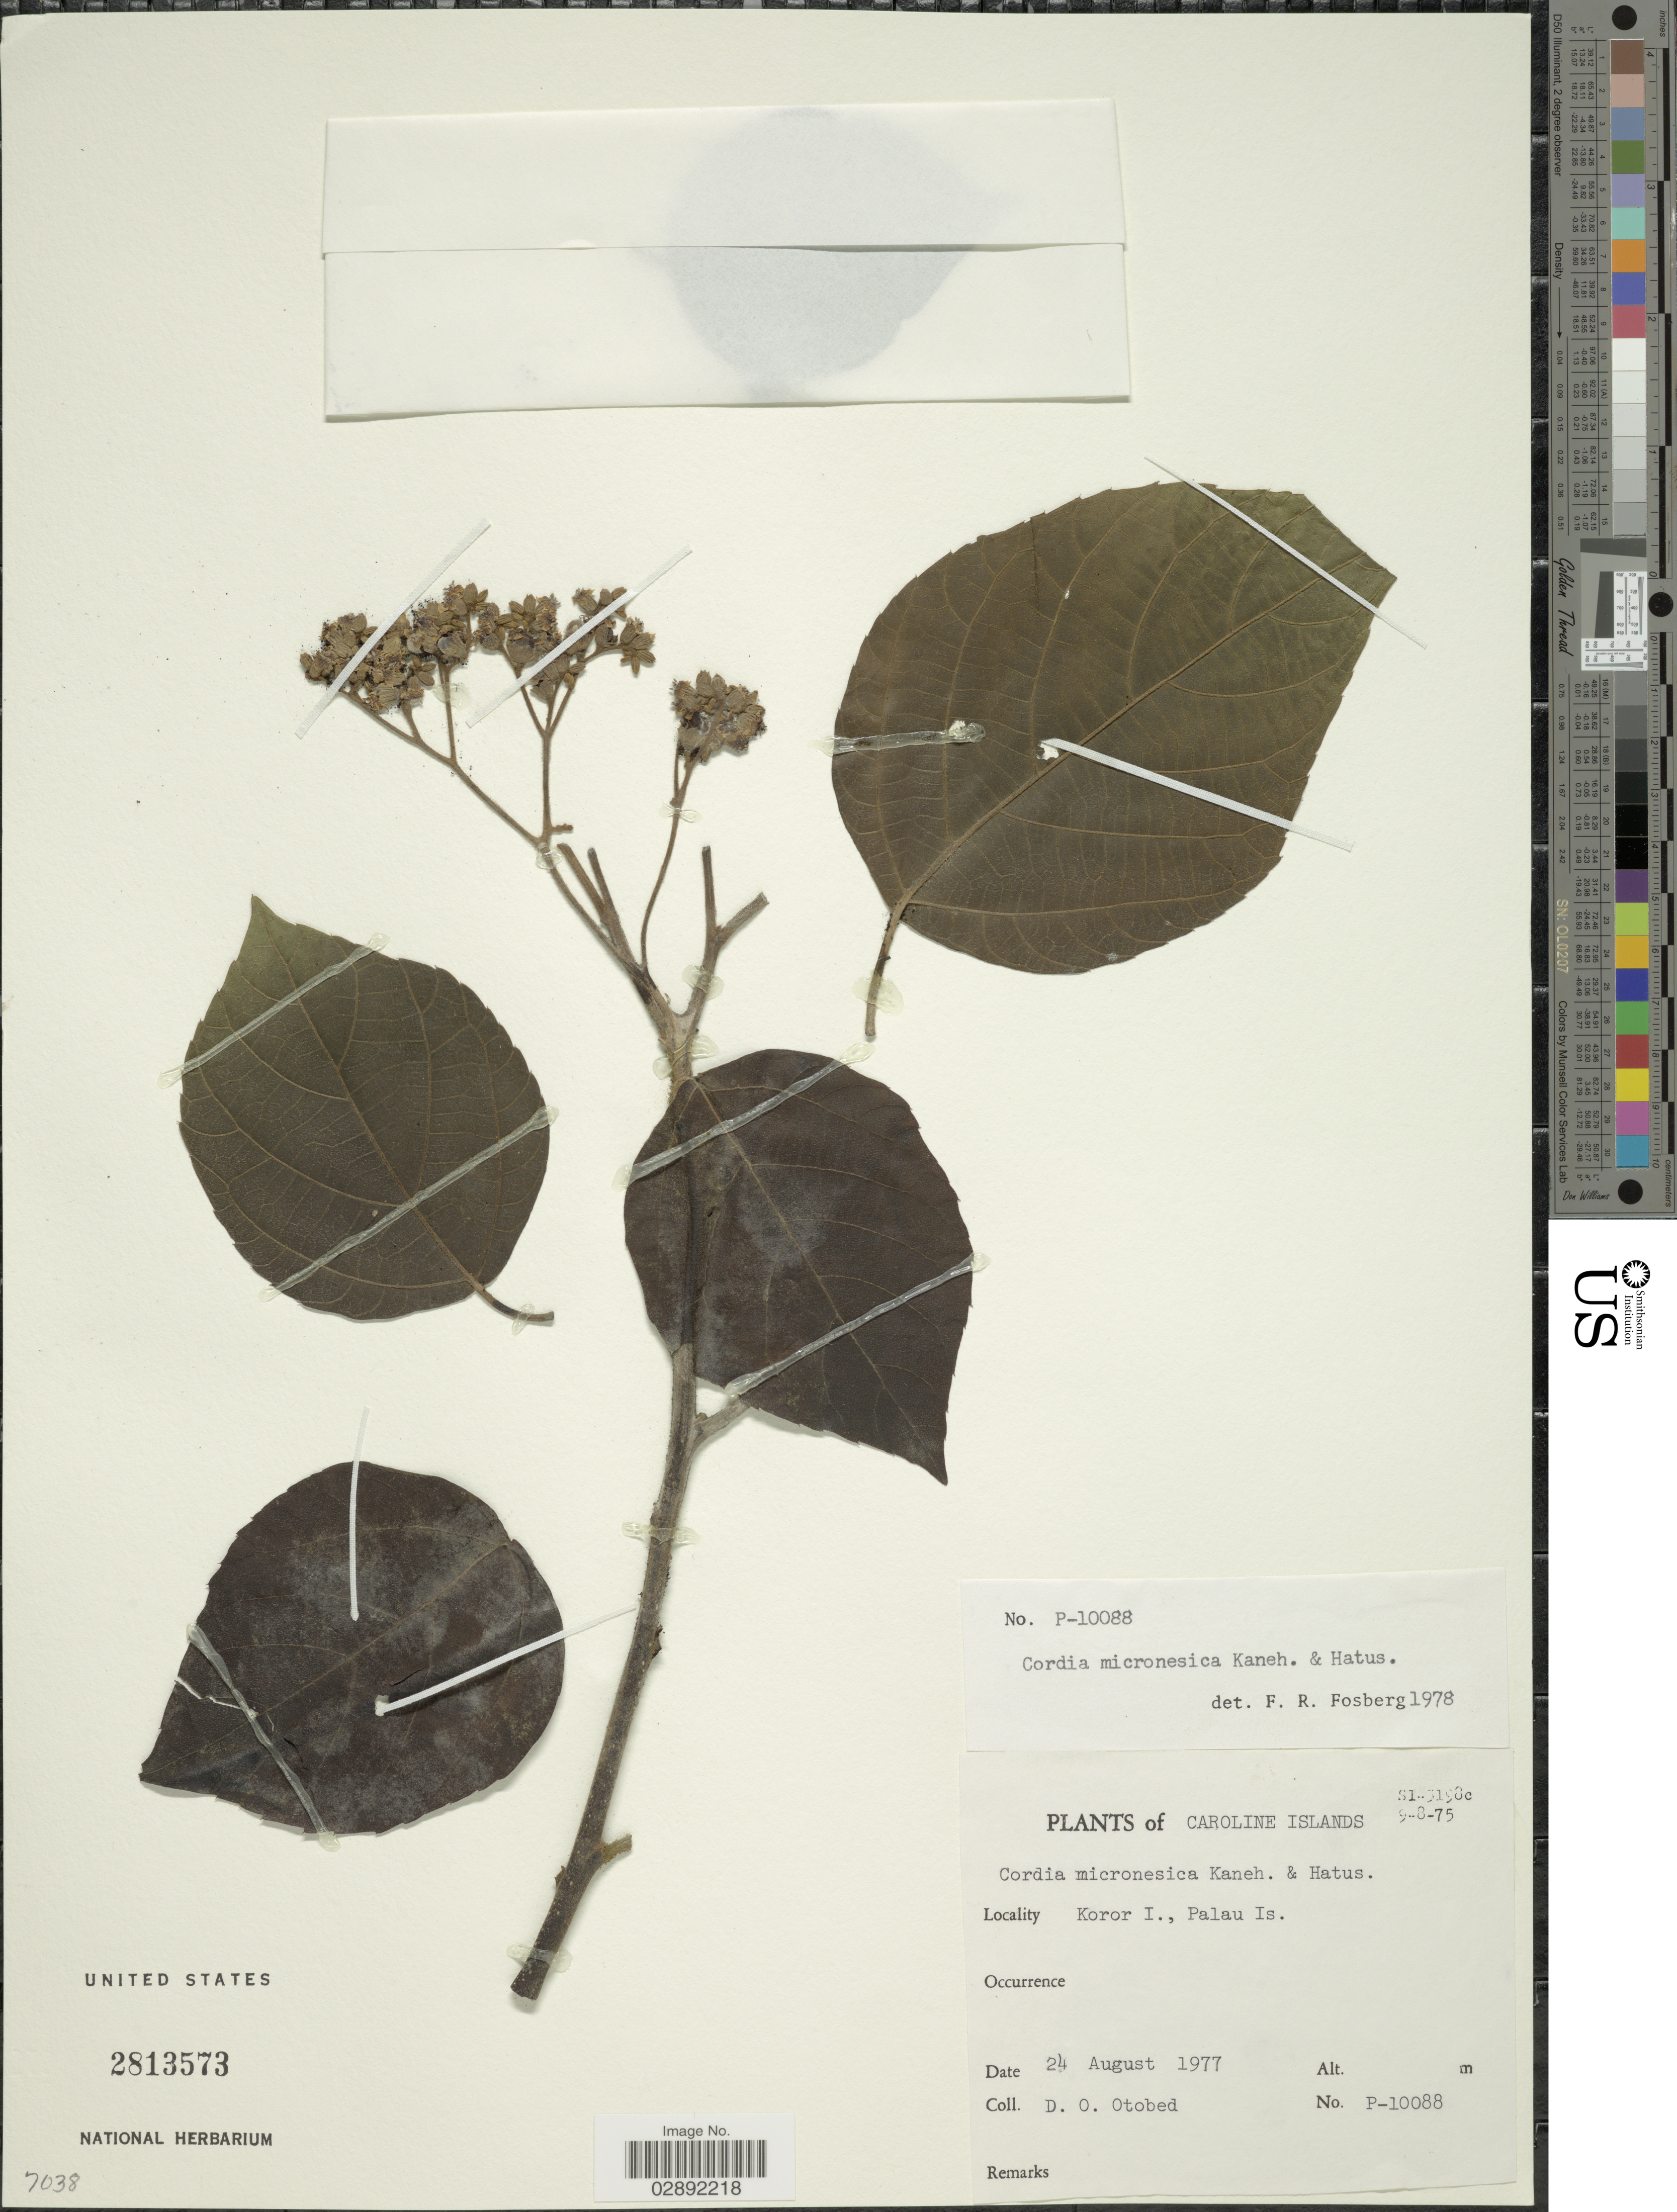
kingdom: Plantae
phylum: Tracheophyta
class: Magnoliopsida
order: Boraginales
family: Cordiaceae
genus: Cordia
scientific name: Cordia micronesica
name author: Kaneh. & Hatus.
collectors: D. O. Otobed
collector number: P-10088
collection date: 1977-08-24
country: Palau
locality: Caroline Islands. Koror I., Palau Is.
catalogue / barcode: US 2813573